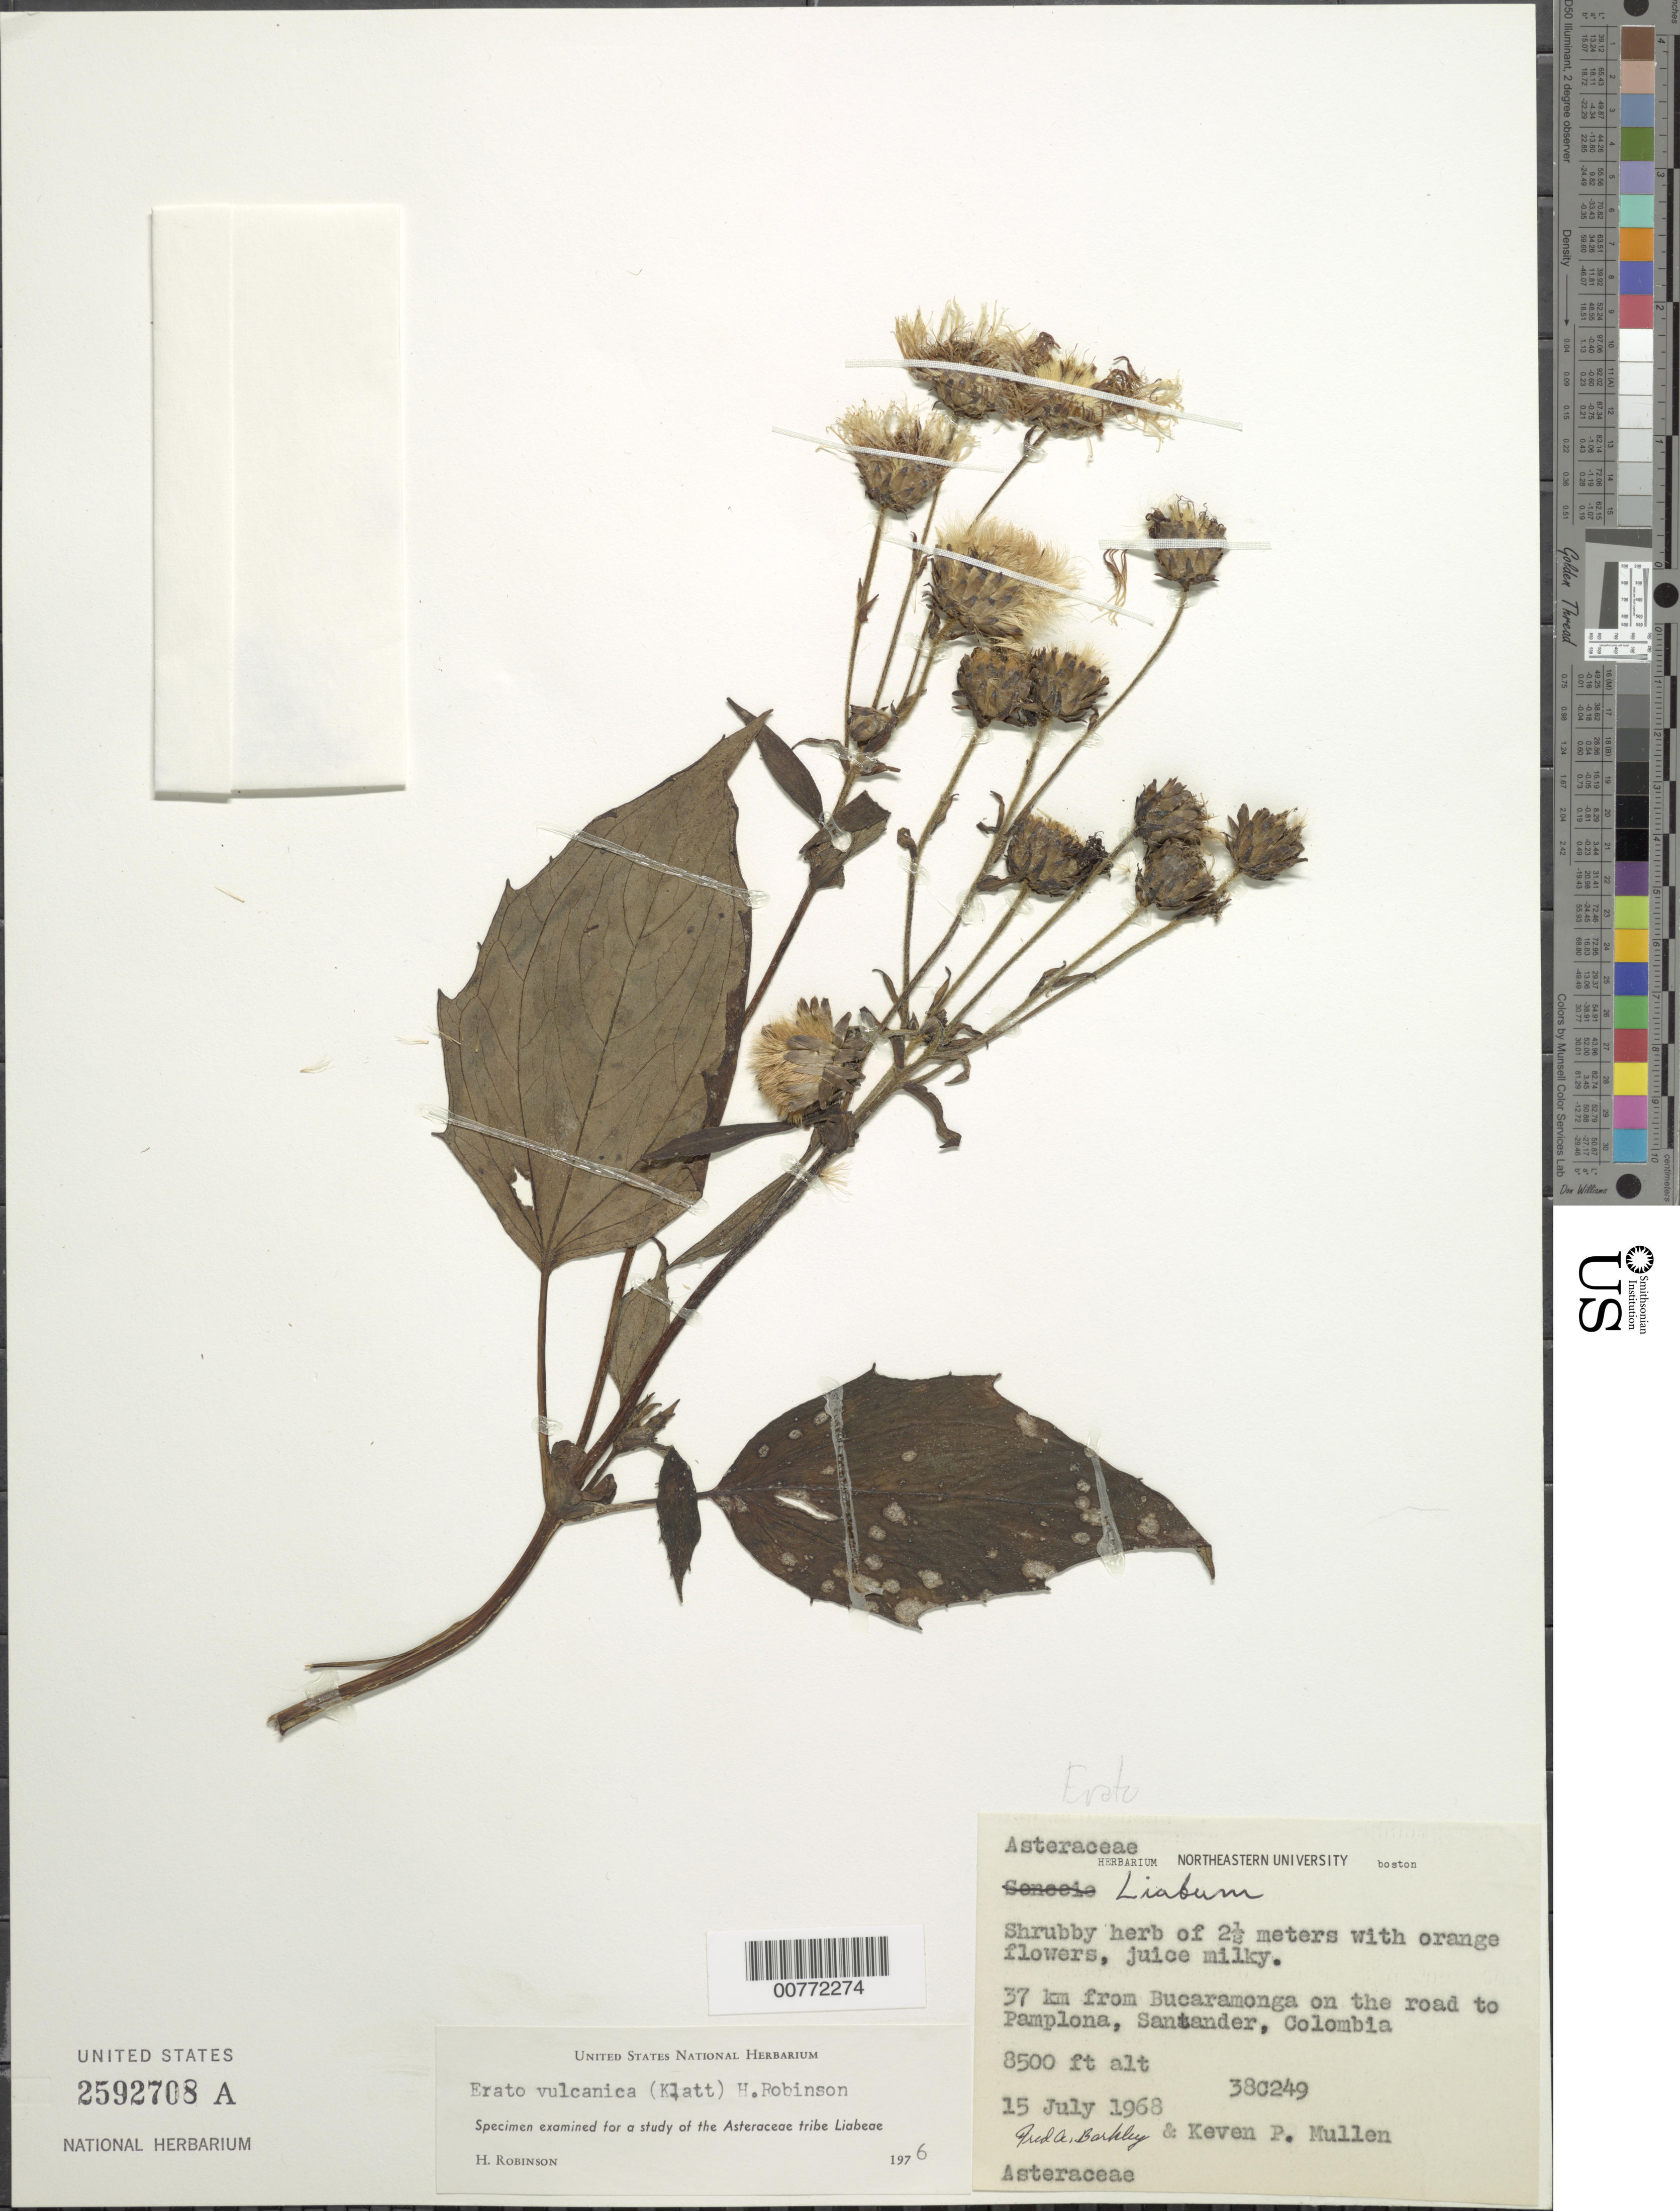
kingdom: Plantae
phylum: Tracheophyta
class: Magnoliopsida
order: Asterales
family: Asteraceae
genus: Erato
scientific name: Erato vulcanica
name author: (Klatt) H. Rob.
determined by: Robinson, Harold E., (US)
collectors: F. A. Barkley & K. Mullen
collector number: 380249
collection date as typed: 15-Jul-68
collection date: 1968-07-15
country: Colombia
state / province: Santander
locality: Bucaramonga, 37 km from toward Pamplona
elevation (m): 8500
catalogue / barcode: US 2592720